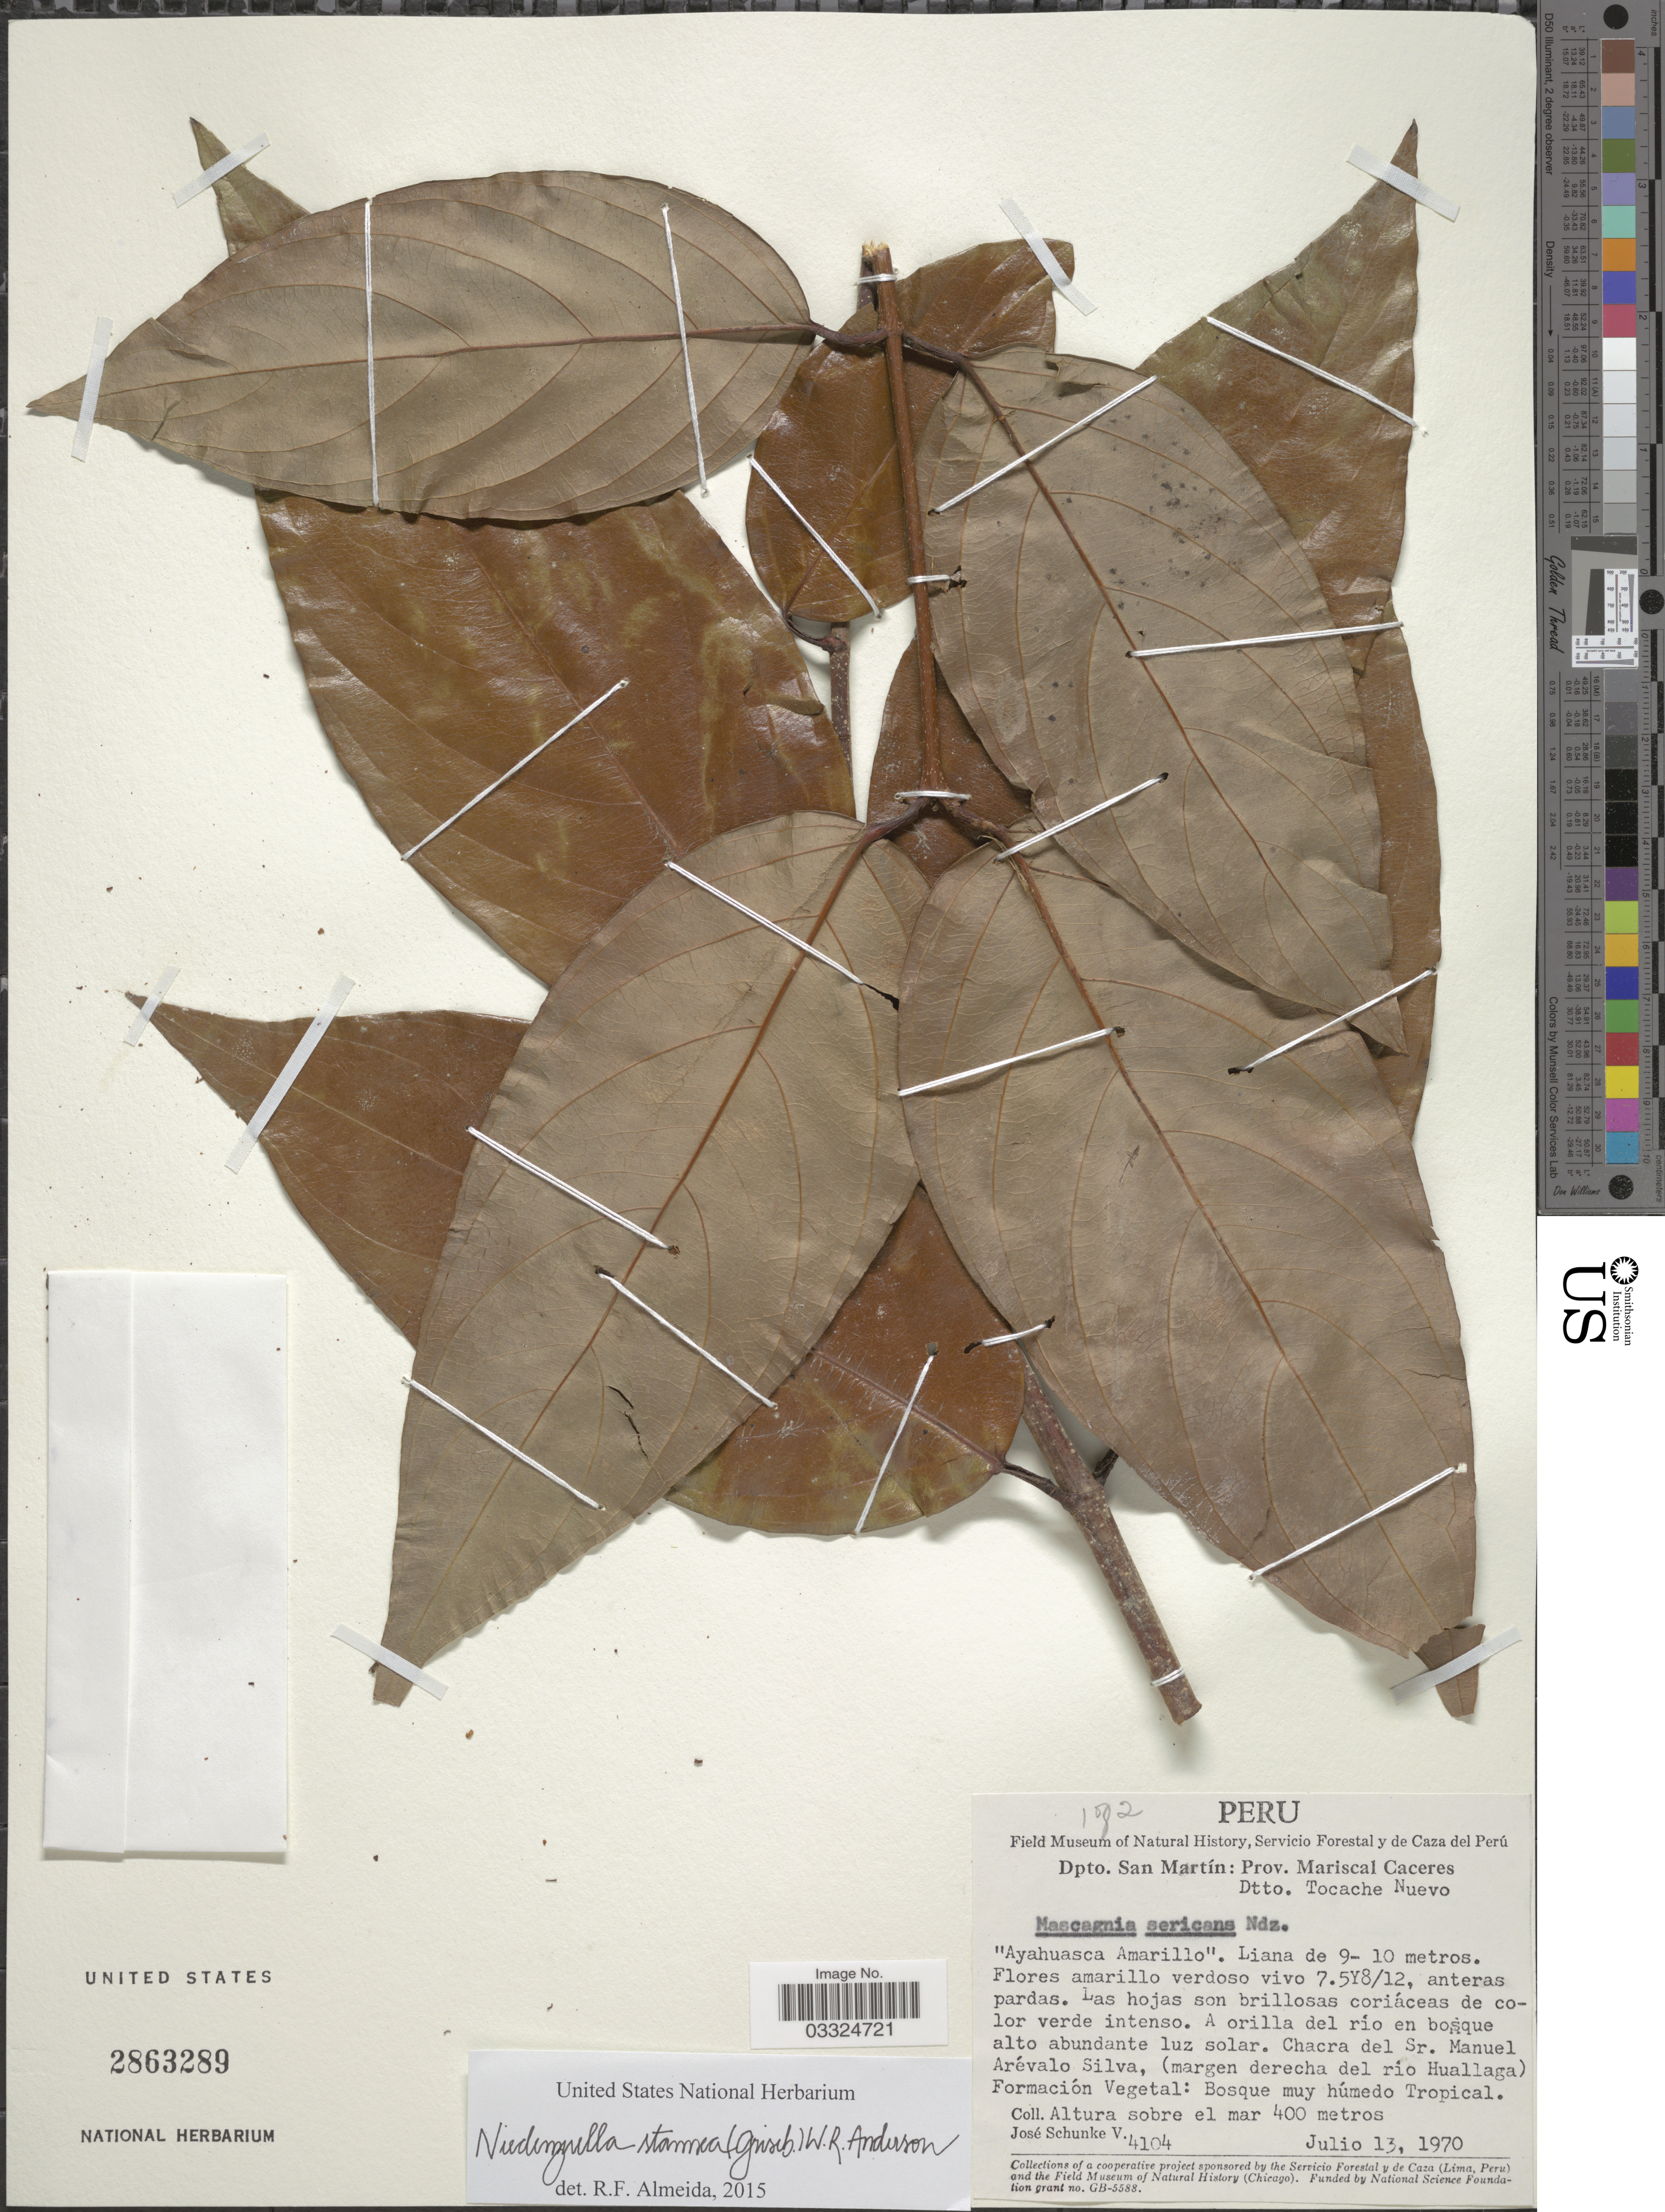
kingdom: Plantae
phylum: Tracheophyta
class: Magnoliopsida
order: Malpighiales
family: Malpighiaceae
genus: Niedenzuella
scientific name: Niedenzuella stannea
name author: (Griseb.) W.R. Anderson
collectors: J. Schunke Vigo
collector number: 4104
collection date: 1970-07-13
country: Peru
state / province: San Martín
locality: Dpto. San Martín: Prov. Mariscal Caceres. Dtto. Tocache Nuevo. A orilla del rio en bosque alto abundante luz solar. Chacra del Sr. Manuel Arévalo Silva, (margen derecha del rio Huallaga).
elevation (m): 400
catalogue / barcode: US 2863289